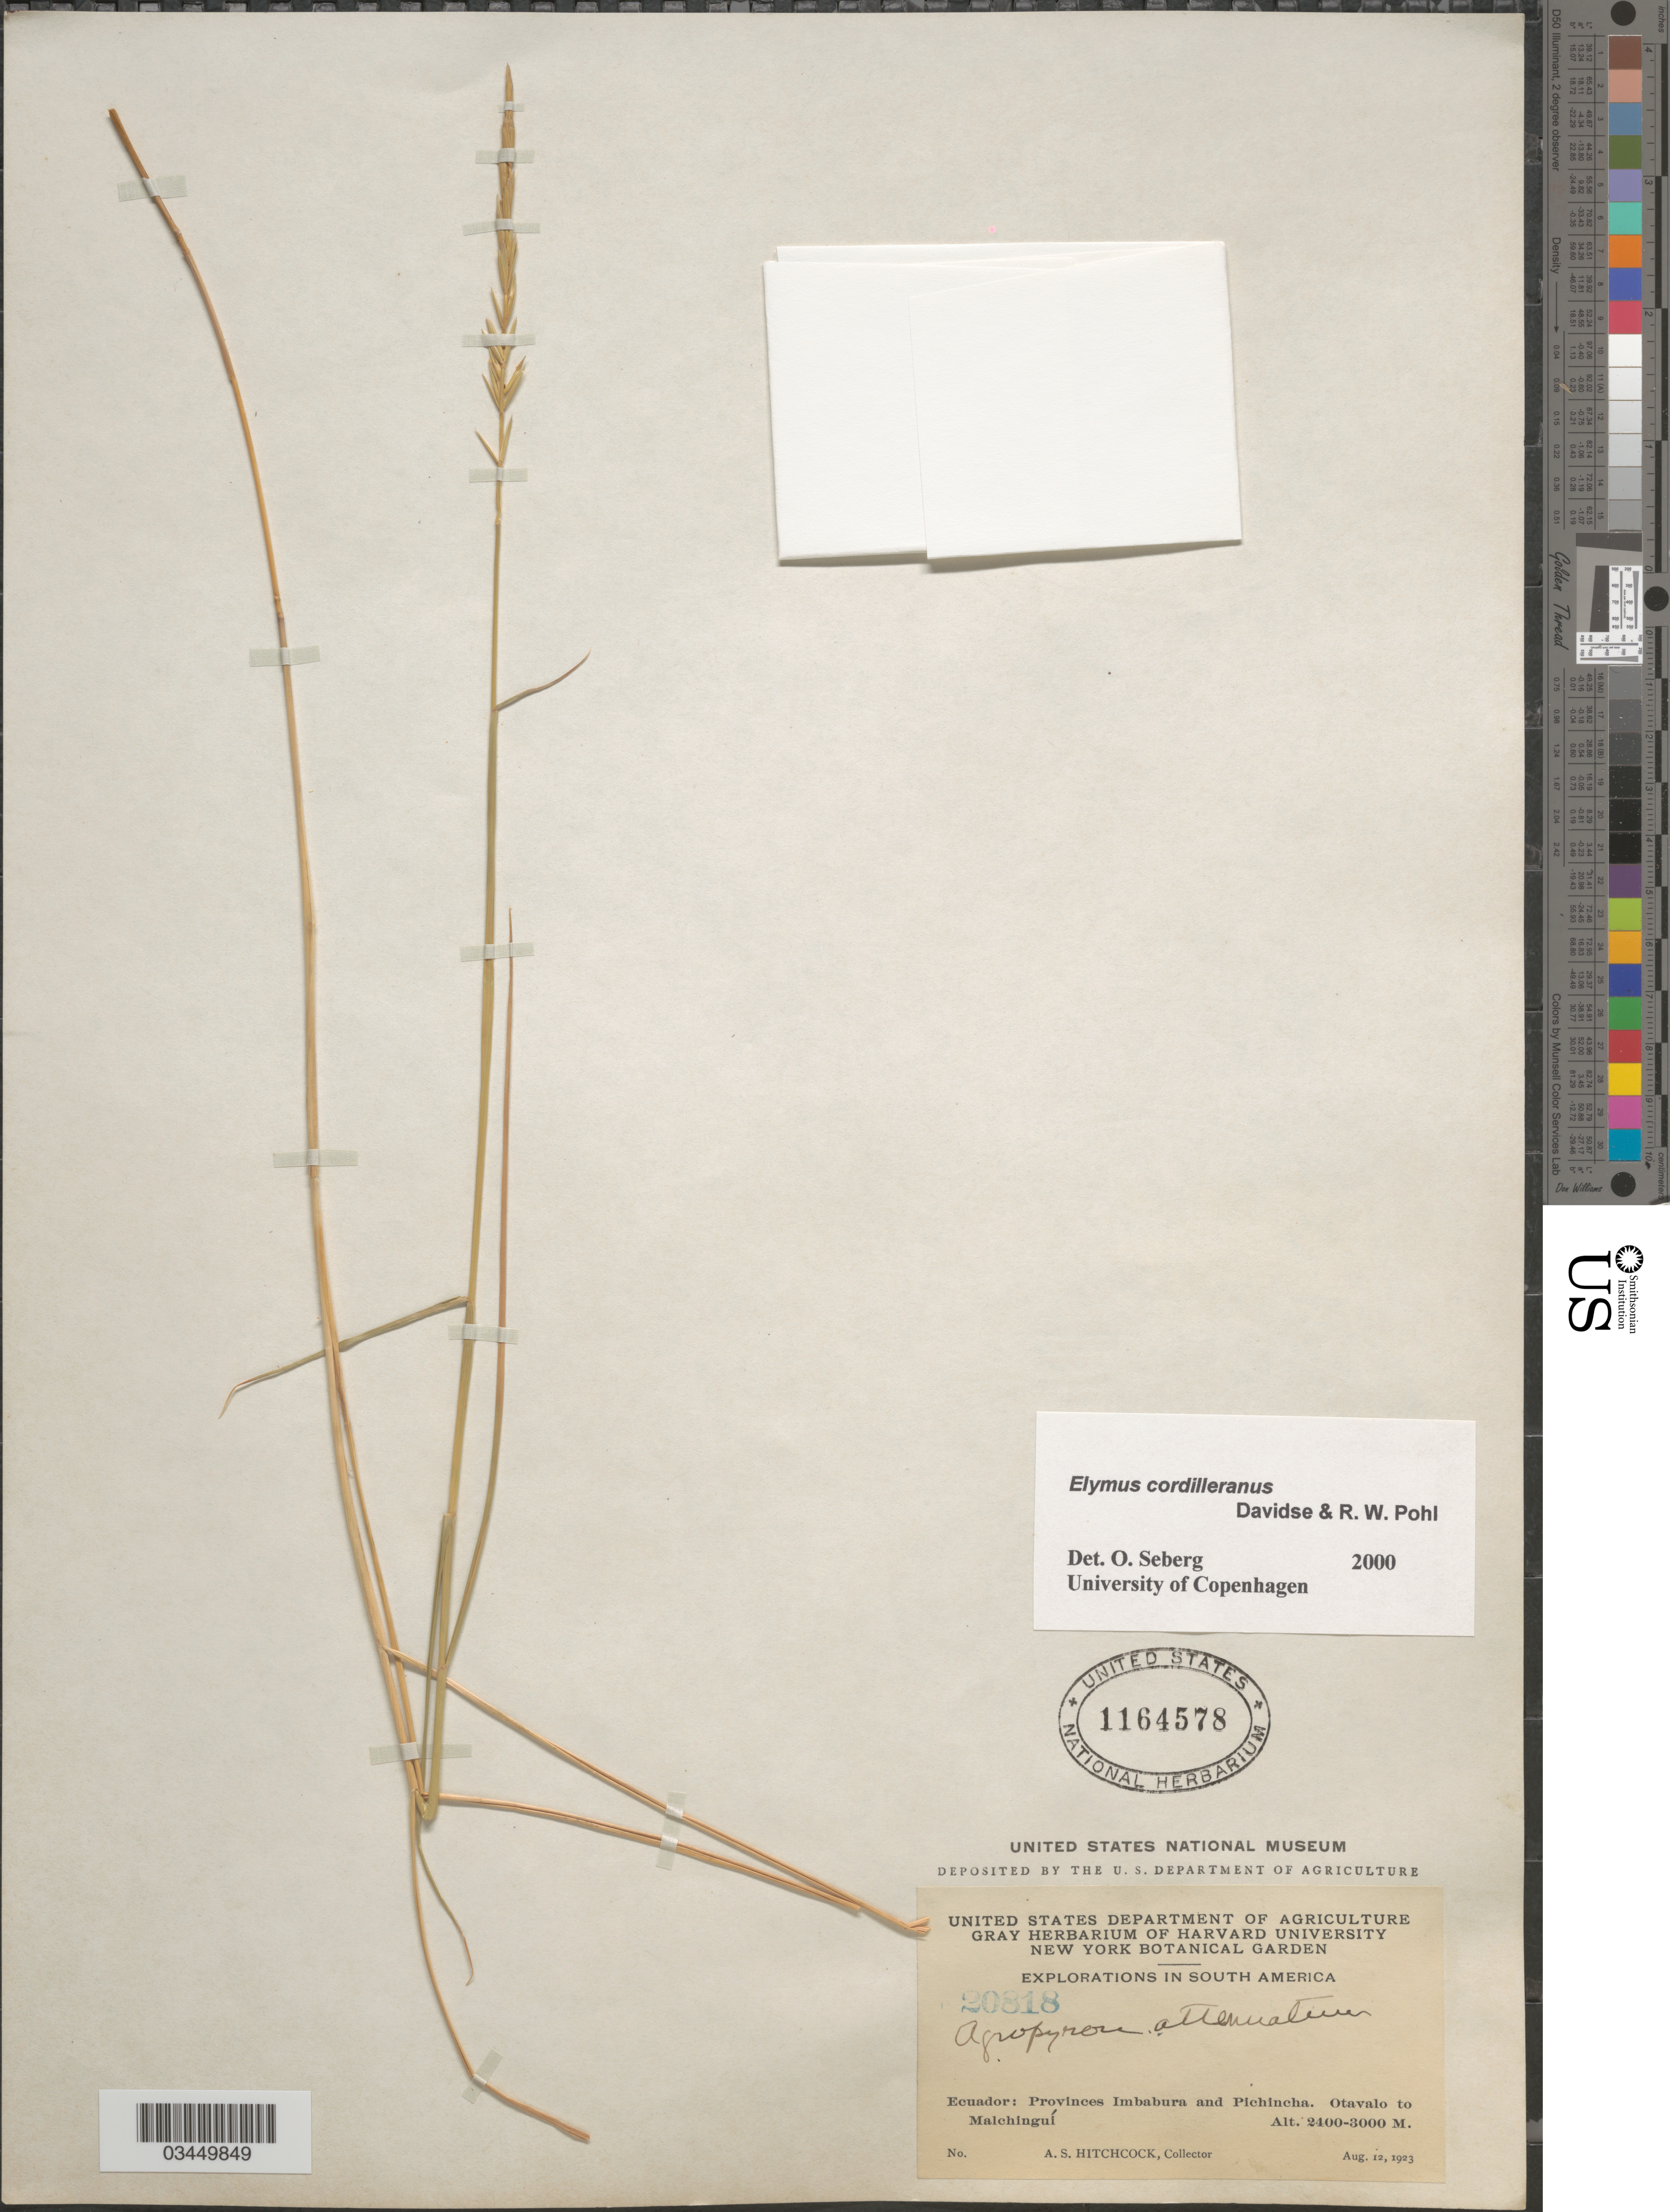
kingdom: Plantae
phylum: Tracheophyta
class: Liliopsida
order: Poales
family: Poaceae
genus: Elymus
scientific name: Elymus cordilleranus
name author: Davidse & R.W. Pohl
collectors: A. S. Hitchcock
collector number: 20818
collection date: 1923-08-12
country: Ecuador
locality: Explorations in South America. Provinces Imbabura and Pichincha. Otavalo to Malchinguí.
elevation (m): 2400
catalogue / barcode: US 1164578